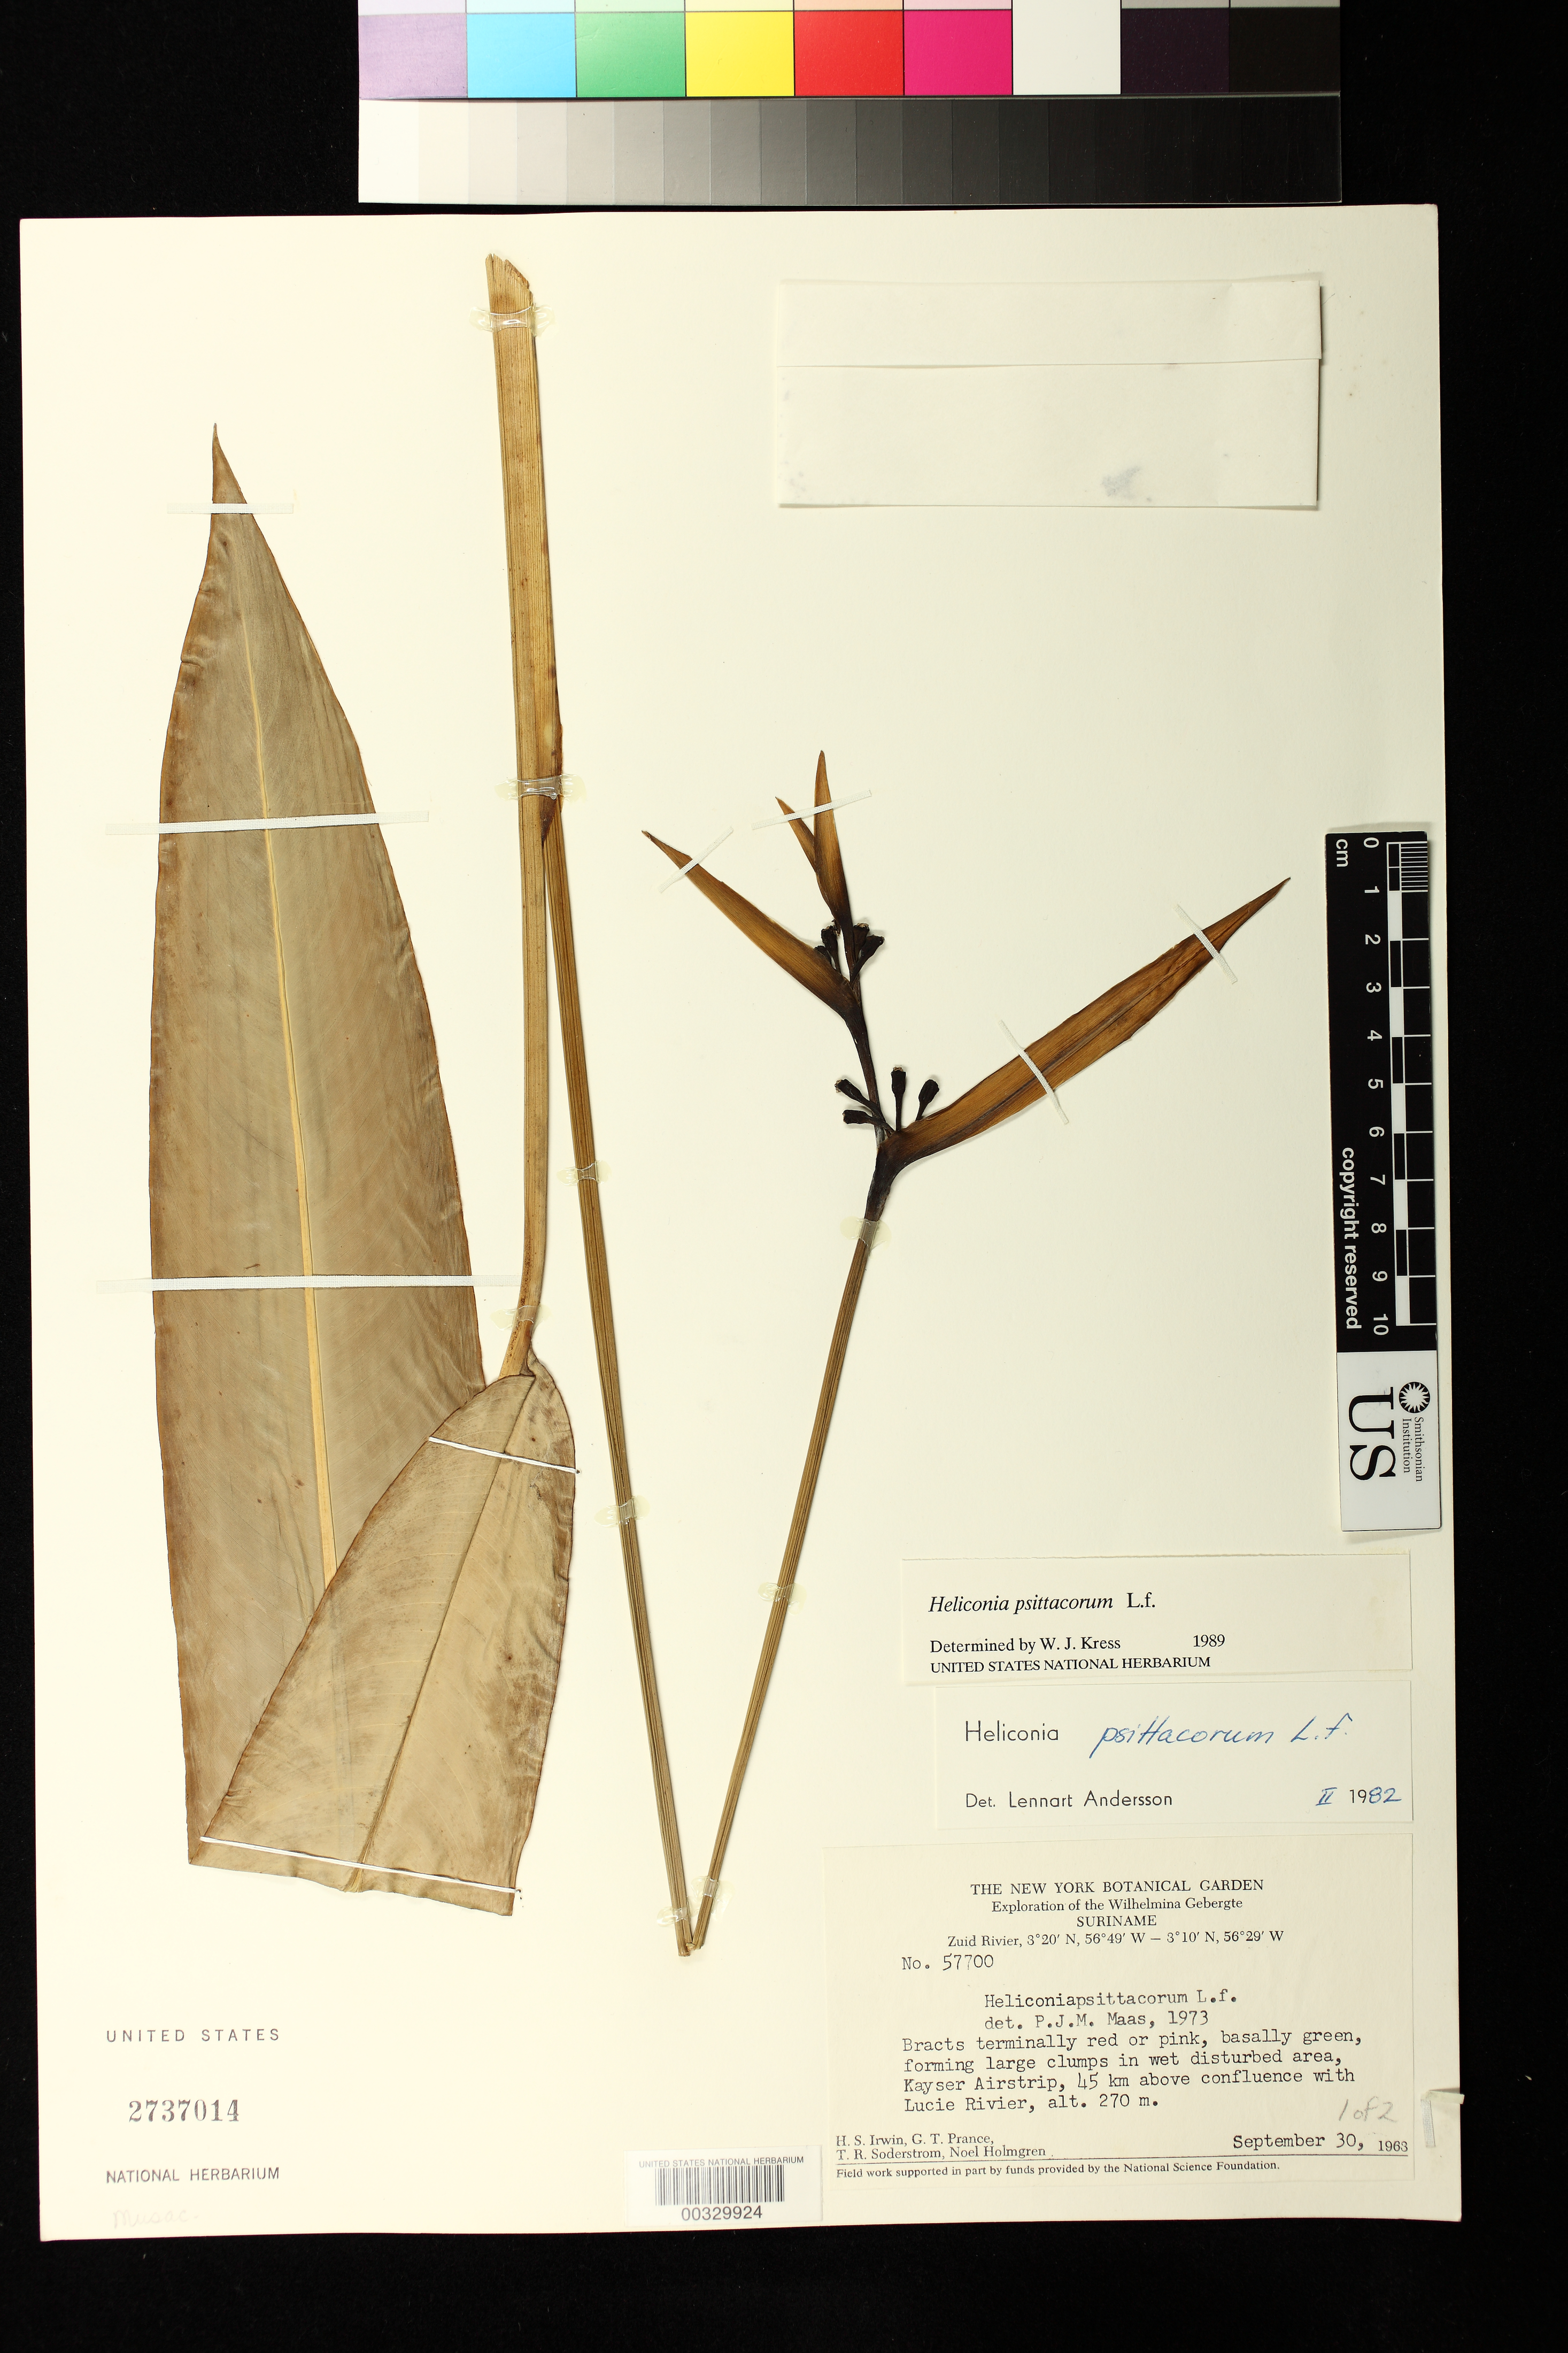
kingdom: Plantae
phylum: Tracheophyta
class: Liliopsida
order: Zingiberales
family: Heliconiaceae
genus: Heliconia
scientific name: Heliconia psittacorum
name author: L. f.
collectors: H. Irwin, G. T. Prance, T. R. Soderstrom & N. H. Holmgren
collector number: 57700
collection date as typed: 30 Sep 1963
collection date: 1963-09-30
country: Suriname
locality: Exploration of wilhelmina gebergte, kayser airstrip, 45 km above confluence with lucie rivier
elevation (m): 270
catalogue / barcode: US 2737014